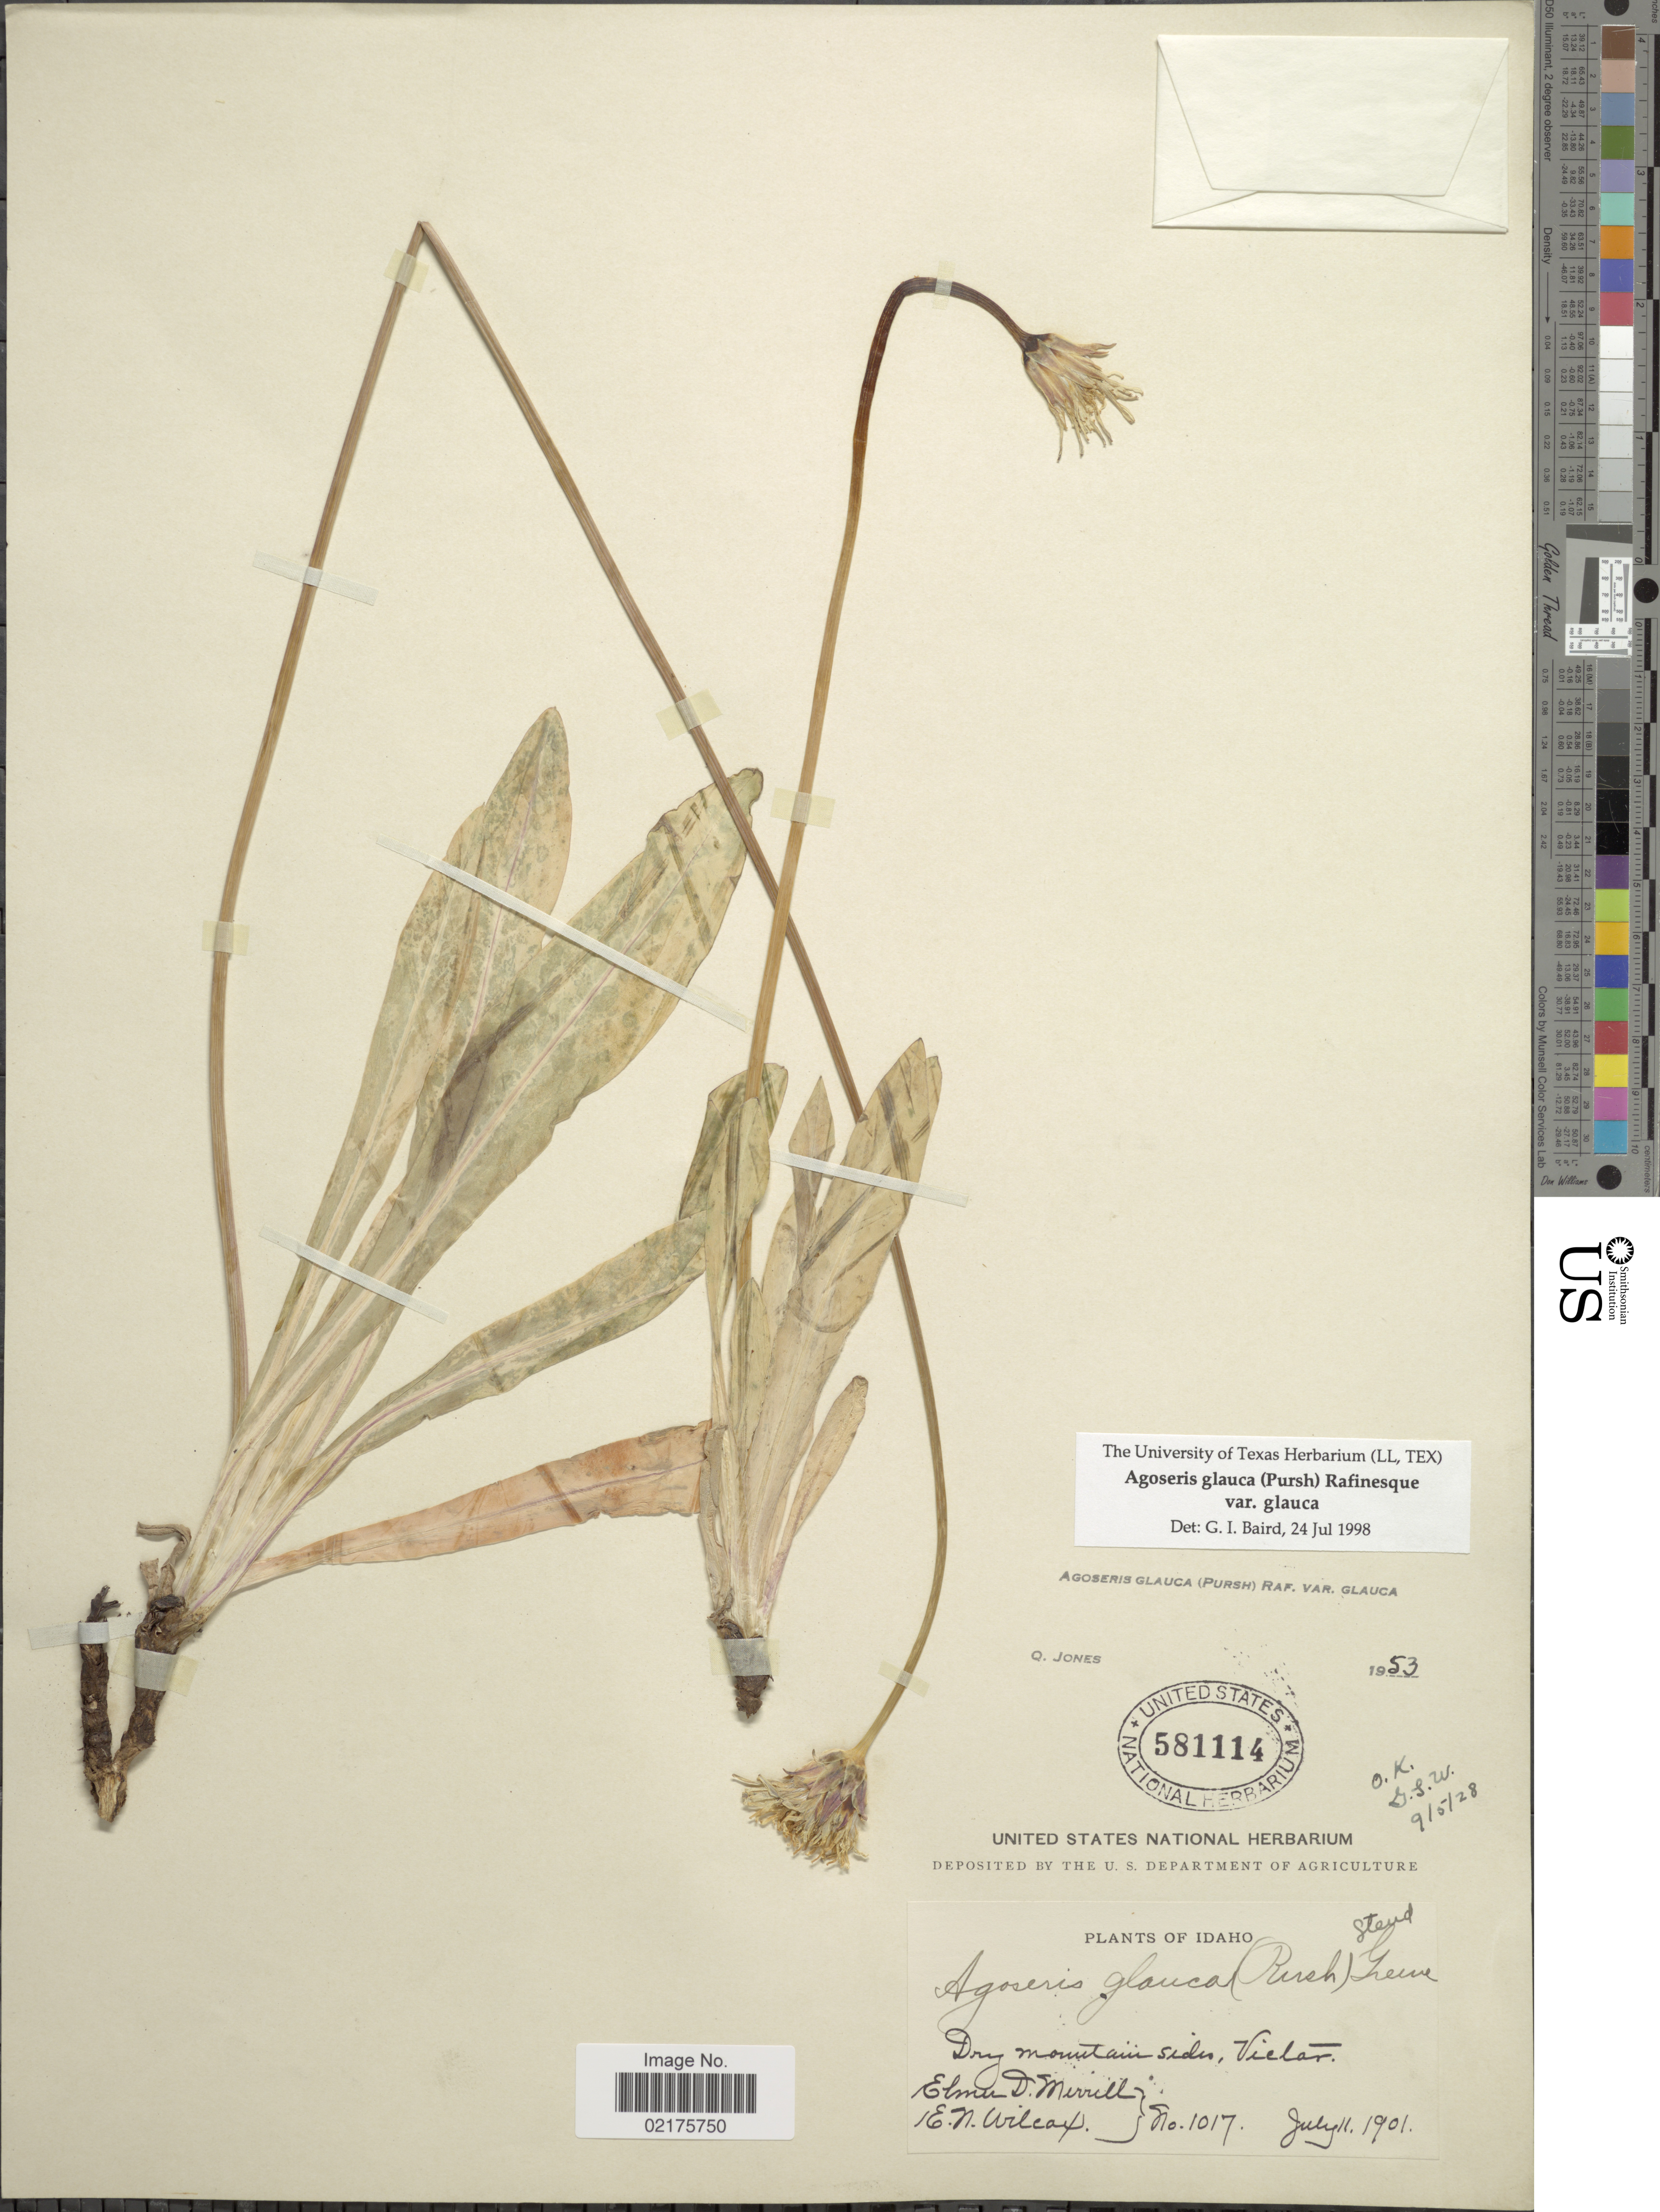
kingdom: Plantae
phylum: Tracheophyta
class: Magnoliopsida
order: Asterales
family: Asteraceae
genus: Agoseris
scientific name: Agoseris glauca var. glauca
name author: (Pursh) Raf.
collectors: E. D. Merrill & E. Wilcox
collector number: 1017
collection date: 1901-07-11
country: United States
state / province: Idaho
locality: Dry Mountain sides, Victor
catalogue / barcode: US 581114